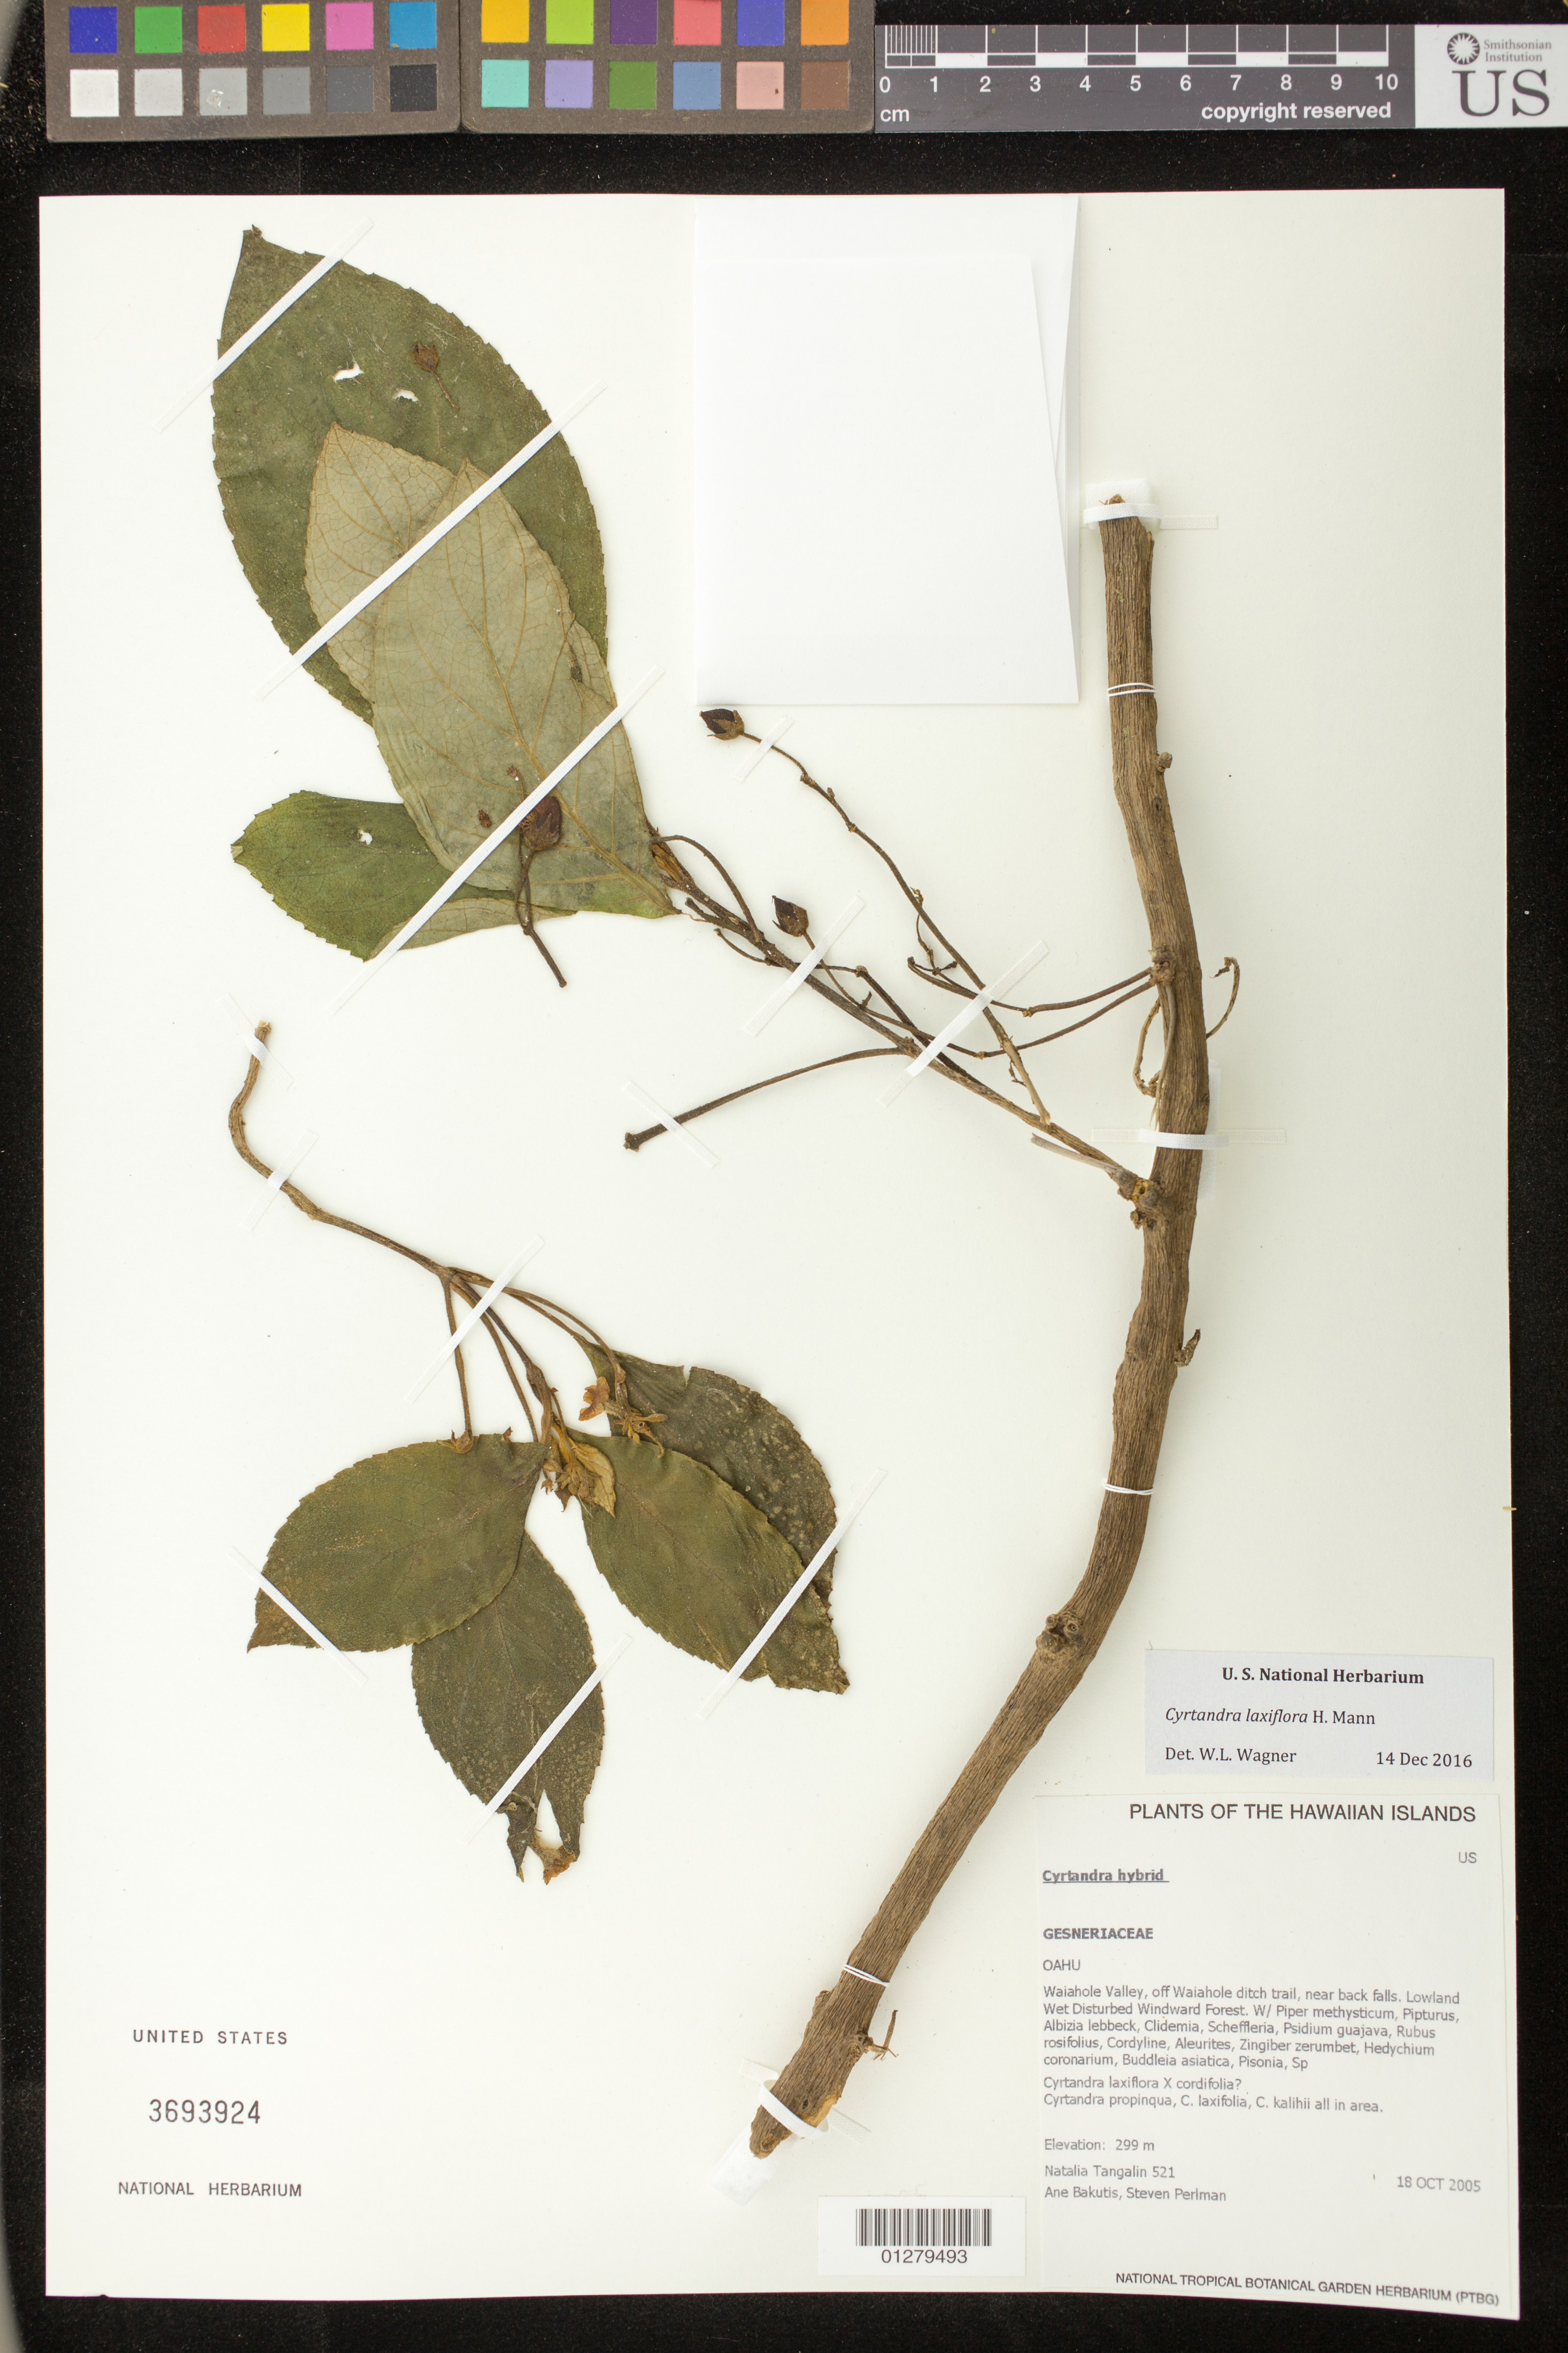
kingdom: Plantae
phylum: Tracheophyta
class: Magnoliopsida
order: Lamiales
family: Gesneriaceae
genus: Cyrtandra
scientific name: Cyrtandra laxiflora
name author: H. Mann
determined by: Wagner, W. L., (BOT), Smithsonian Institution - National Museum of Natural History (UNITED STATES)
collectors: N. Tangalin, A. Bakutis & S. P. Perlman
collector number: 521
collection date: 2005-10-18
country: United States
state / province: Hawaii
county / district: Honolulu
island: Oahu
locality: Waiahole Valley, off Waiahole ditch trail, near back fall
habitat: Lowland wet disturbed forest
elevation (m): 299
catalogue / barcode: US 3693924